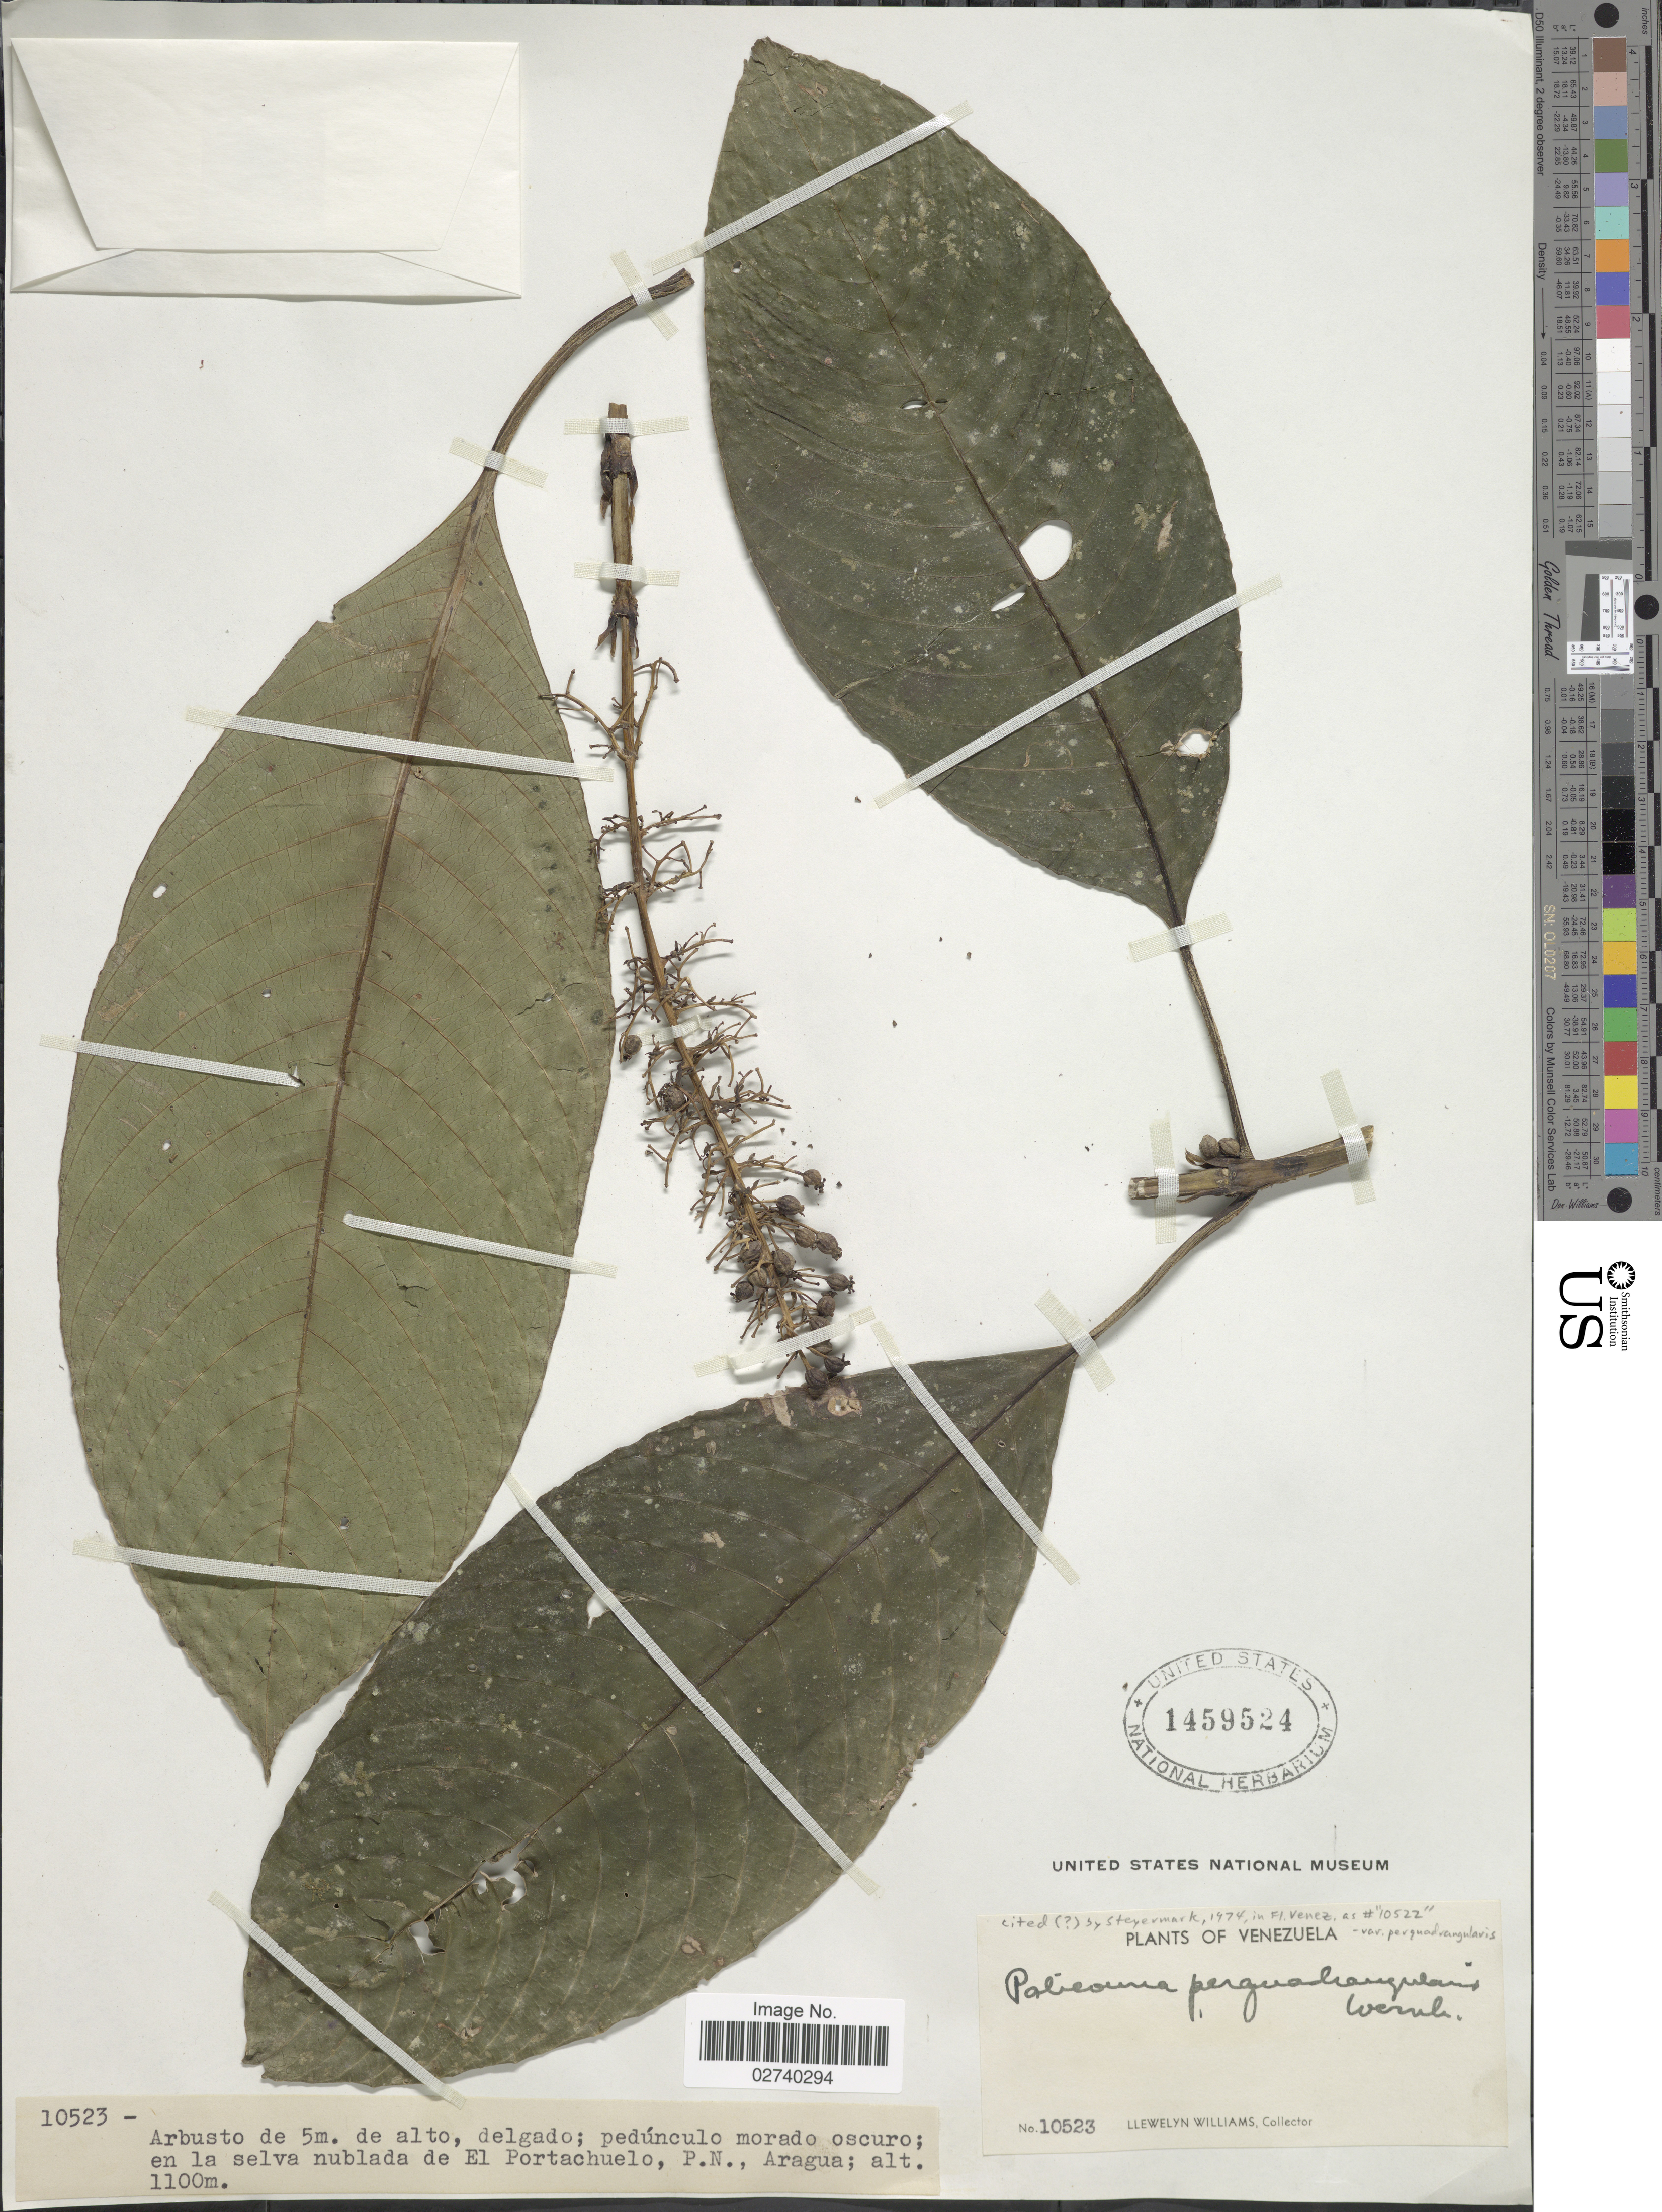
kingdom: Plantae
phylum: Tracheophyta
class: Magnoliopsida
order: Gentianales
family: Rubiaceae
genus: Palicourea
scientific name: Palicourea perquadrangularis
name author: Wernham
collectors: Ll. Williams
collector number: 10523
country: Venezuela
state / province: Aragua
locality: En la selva nublada de El Portachuelo, P.N.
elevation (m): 1100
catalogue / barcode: US 1459524